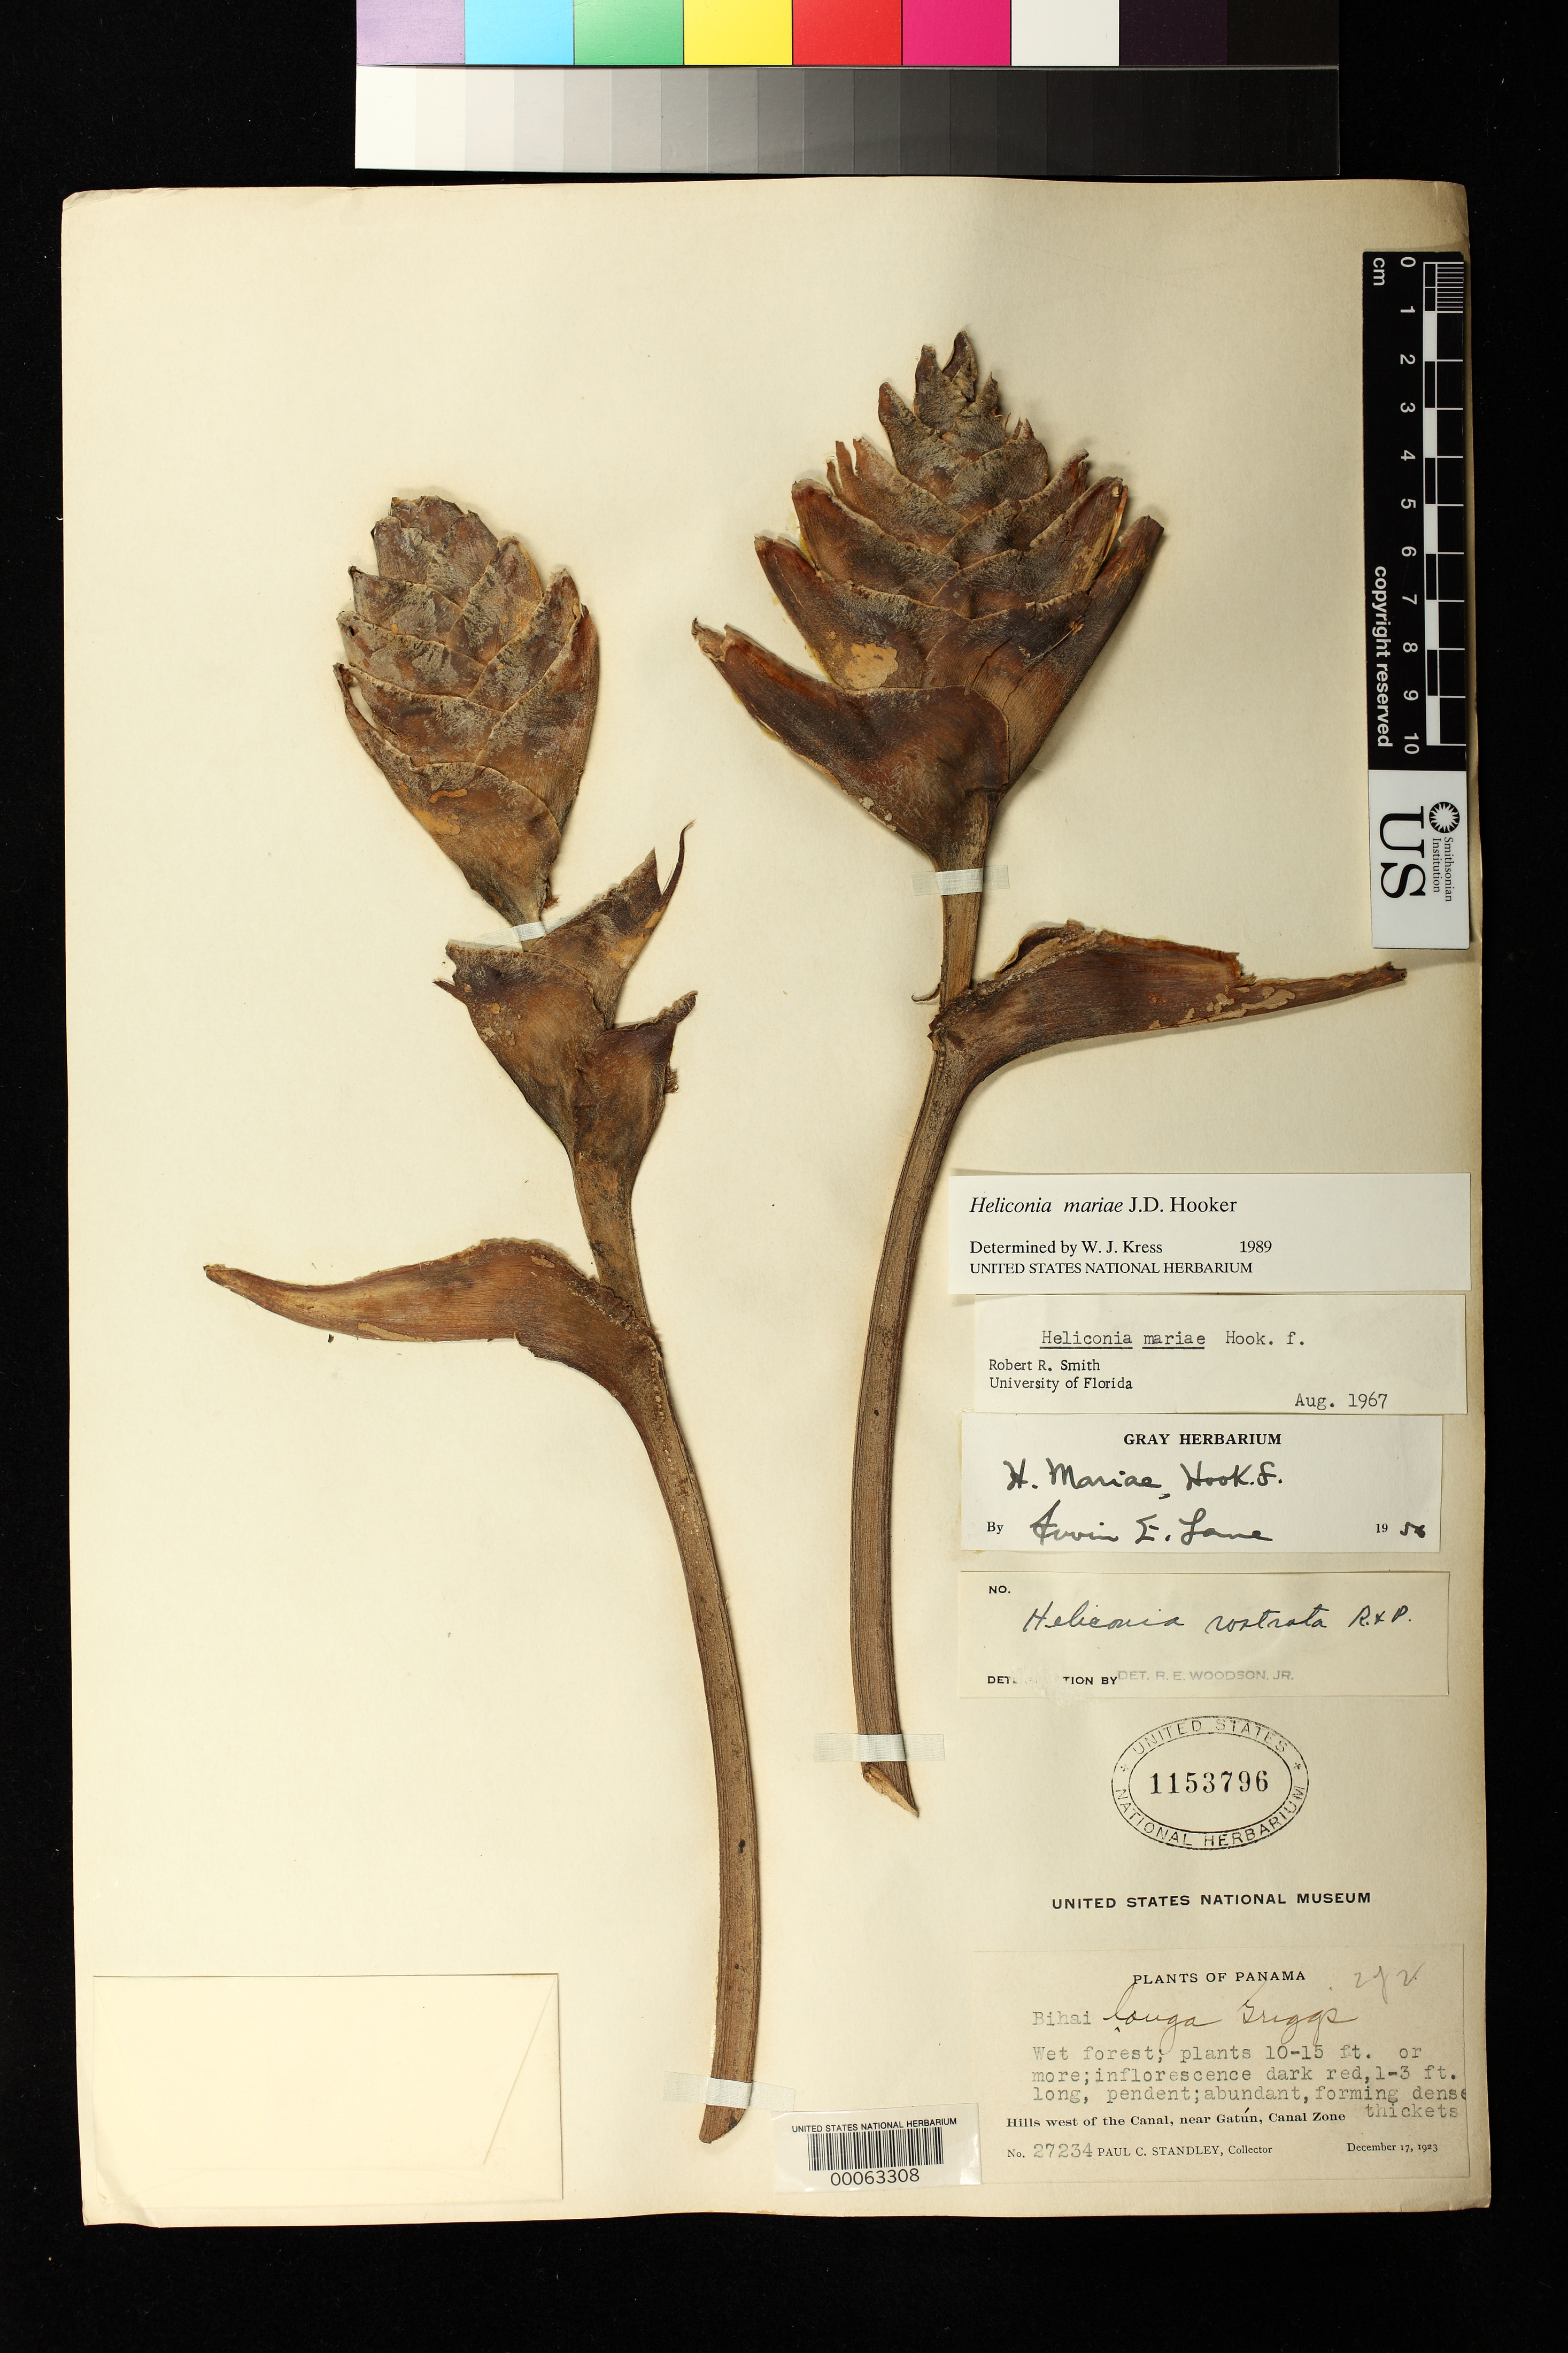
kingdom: Plantae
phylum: Tracheophyta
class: Liliopsida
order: Zingiberales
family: Heliconiaceae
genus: Heliconia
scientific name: Heliconia mariae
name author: Hook. f.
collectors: P. C. Standley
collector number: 27234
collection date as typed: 17 Dec 1923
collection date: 1923-12-17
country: Panama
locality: Hills W of the Canal, near Gatun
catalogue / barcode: US 1153796